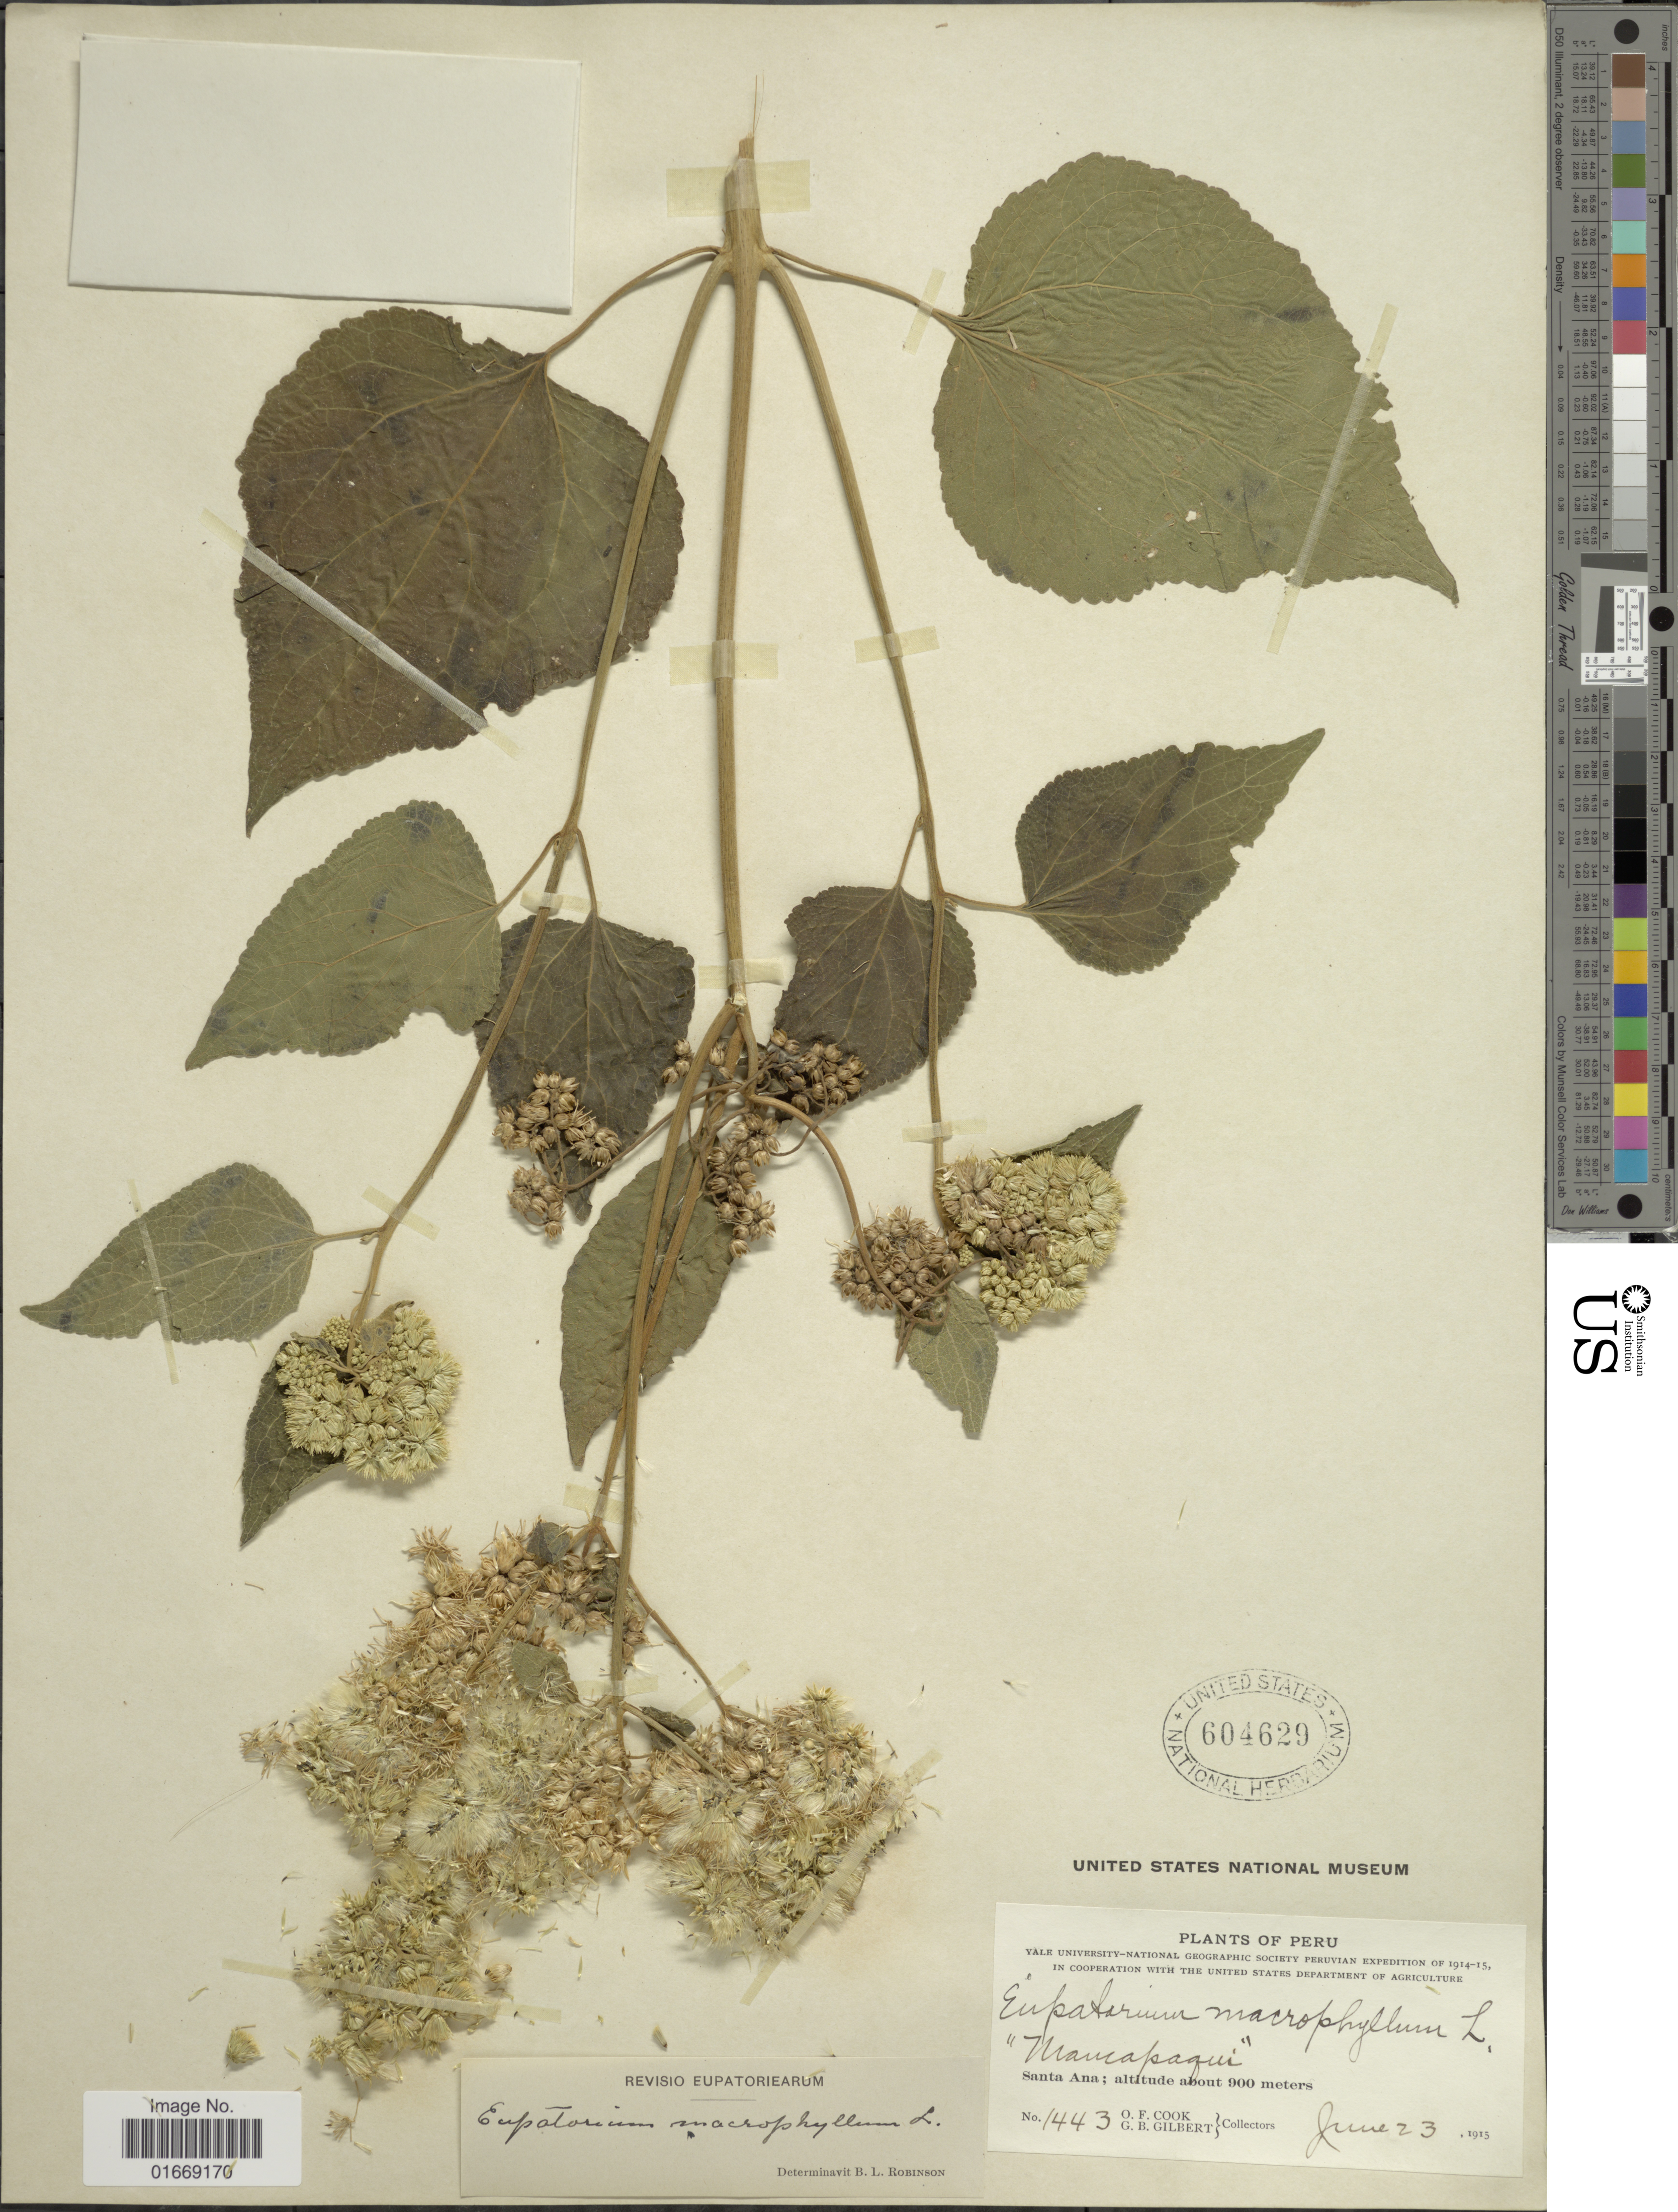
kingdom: Plantae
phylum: Tracheophyta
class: Magnoliopsida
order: Asterales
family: Asteraceae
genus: Hebeclinium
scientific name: Hebeclinium macrophyllum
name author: (L.) DC.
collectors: O. F. Cook & G. B. Gilbert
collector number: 1443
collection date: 1915-06-23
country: Peru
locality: Mancapaqui, Santa Ana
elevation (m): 900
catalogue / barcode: US 604629